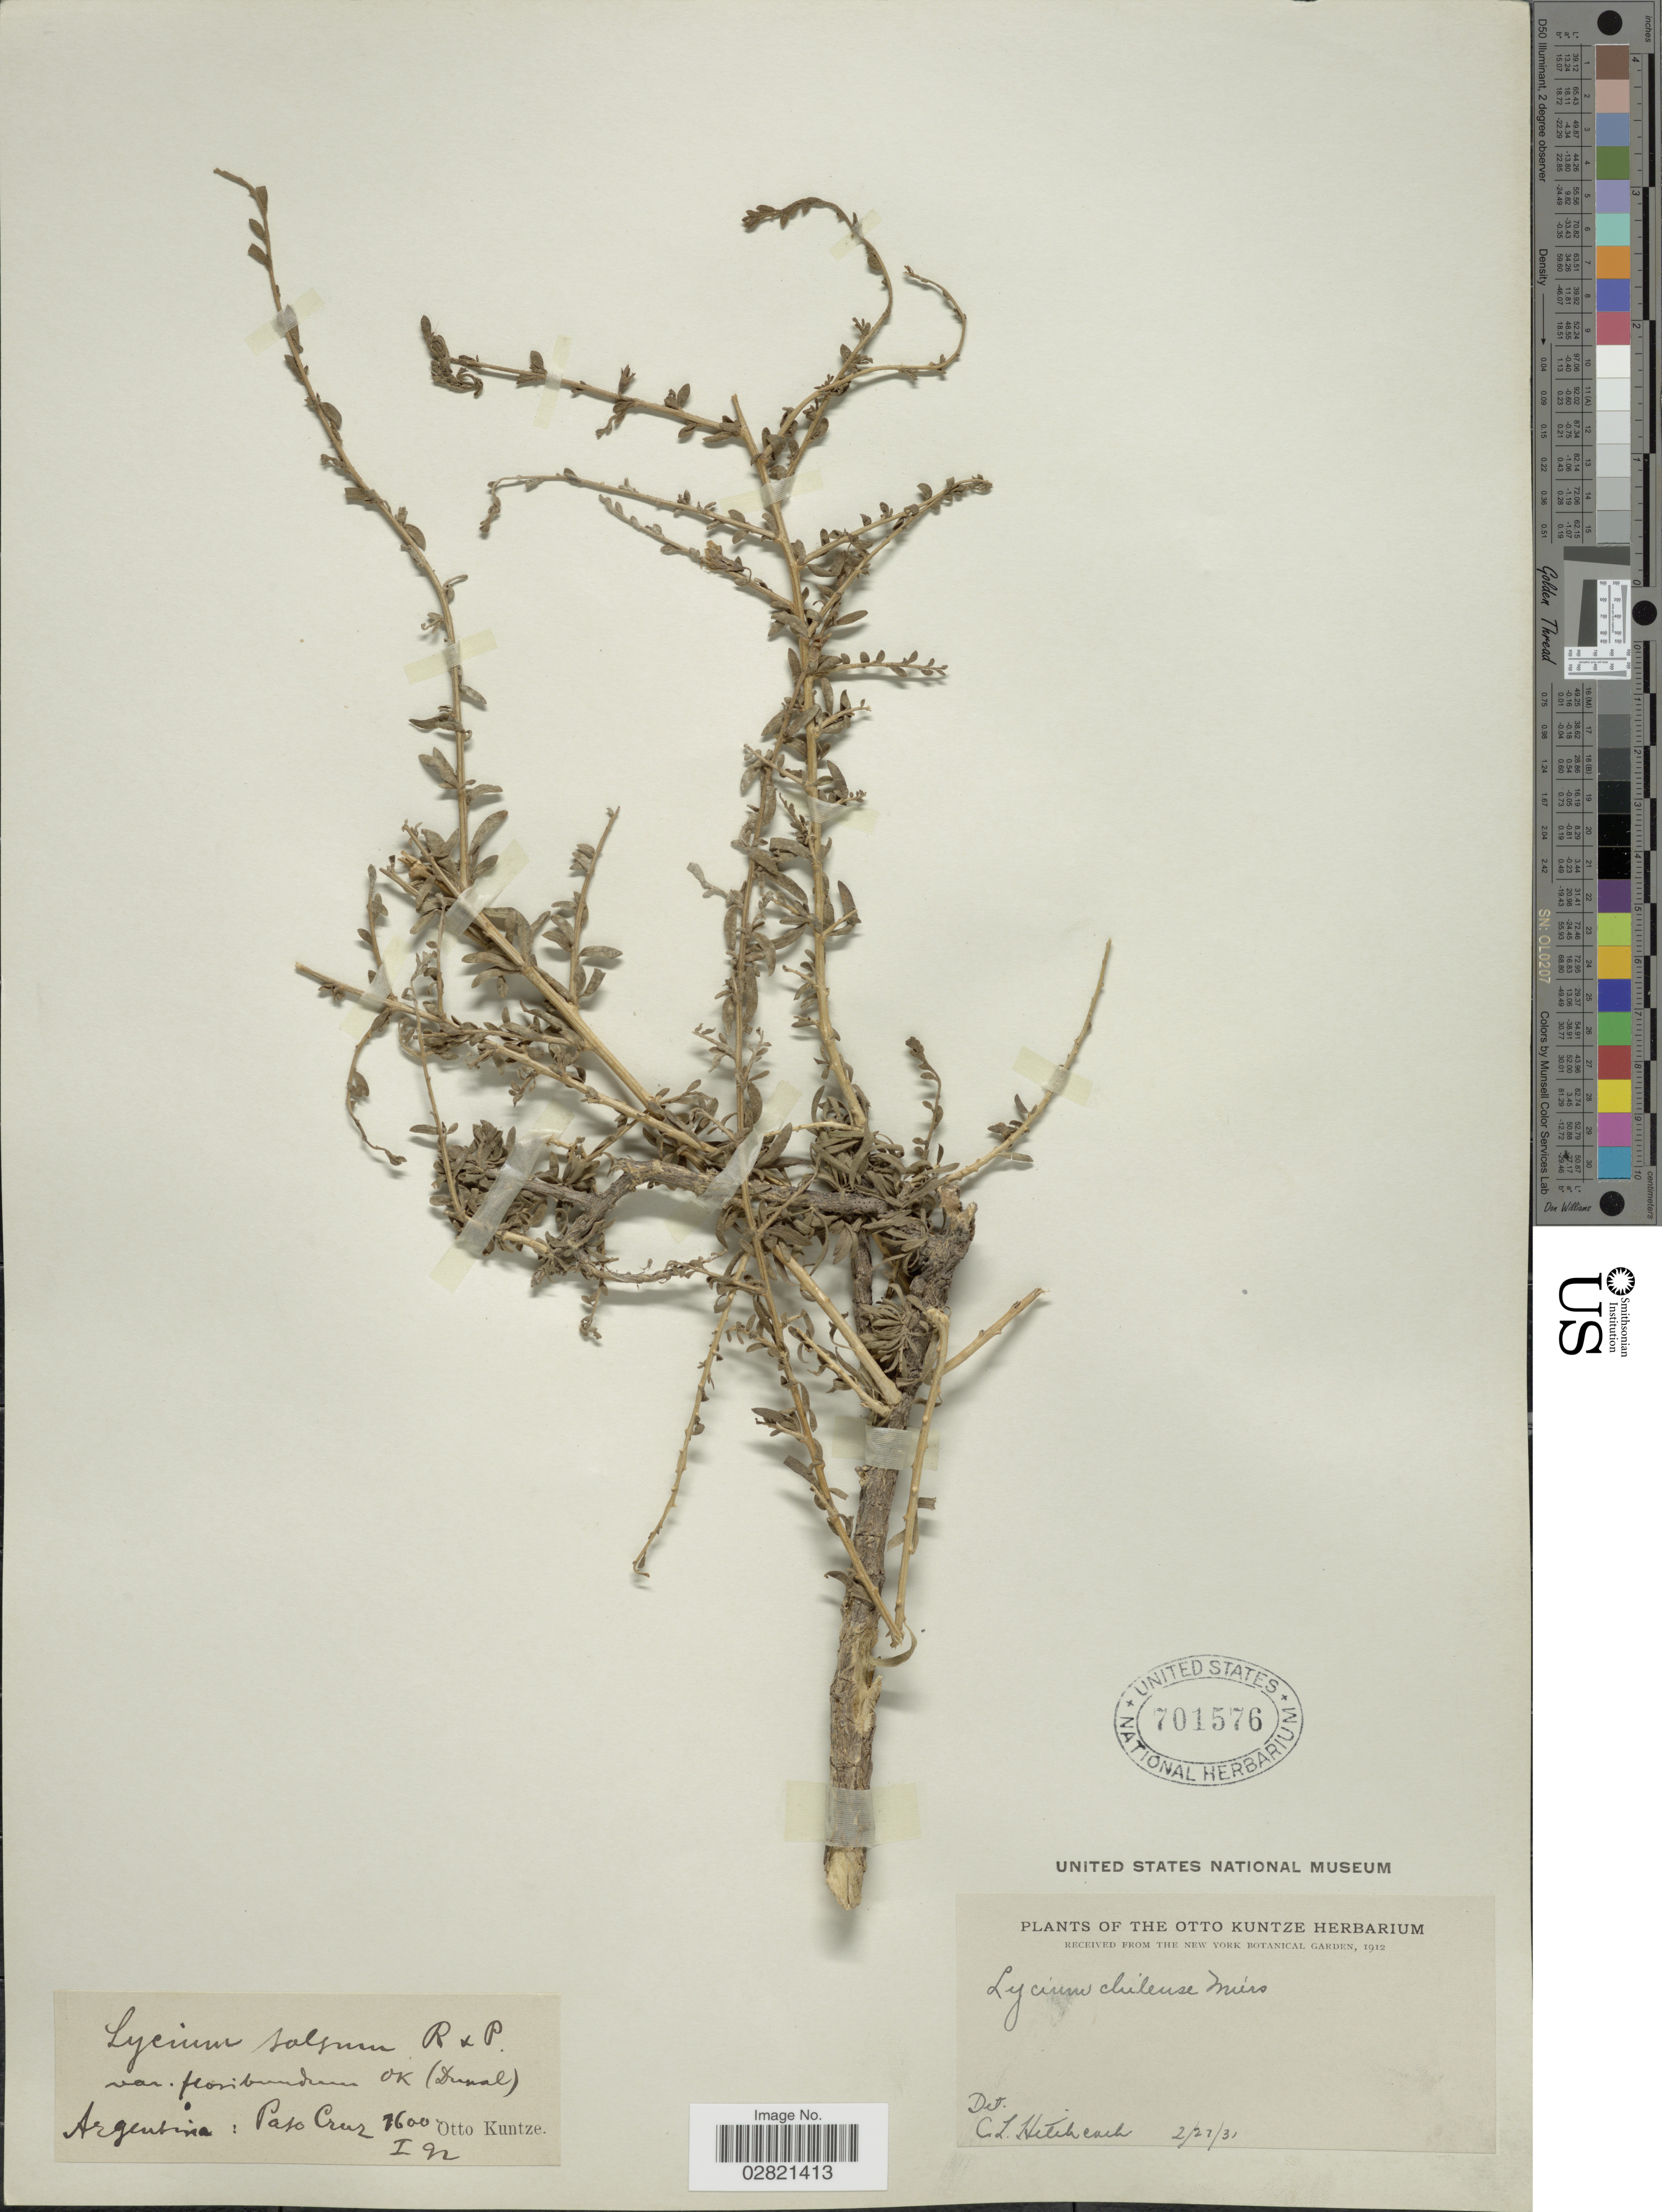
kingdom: Plantae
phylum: Tracheophyta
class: Magnoliopsida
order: Solanales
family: Solanaceae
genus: Lycium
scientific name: Lycium chilense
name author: Bertero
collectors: C.E.O. Kuntze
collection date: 1892-01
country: Argentina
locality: Argentina: Paso Cruz.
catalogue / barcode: US 701576